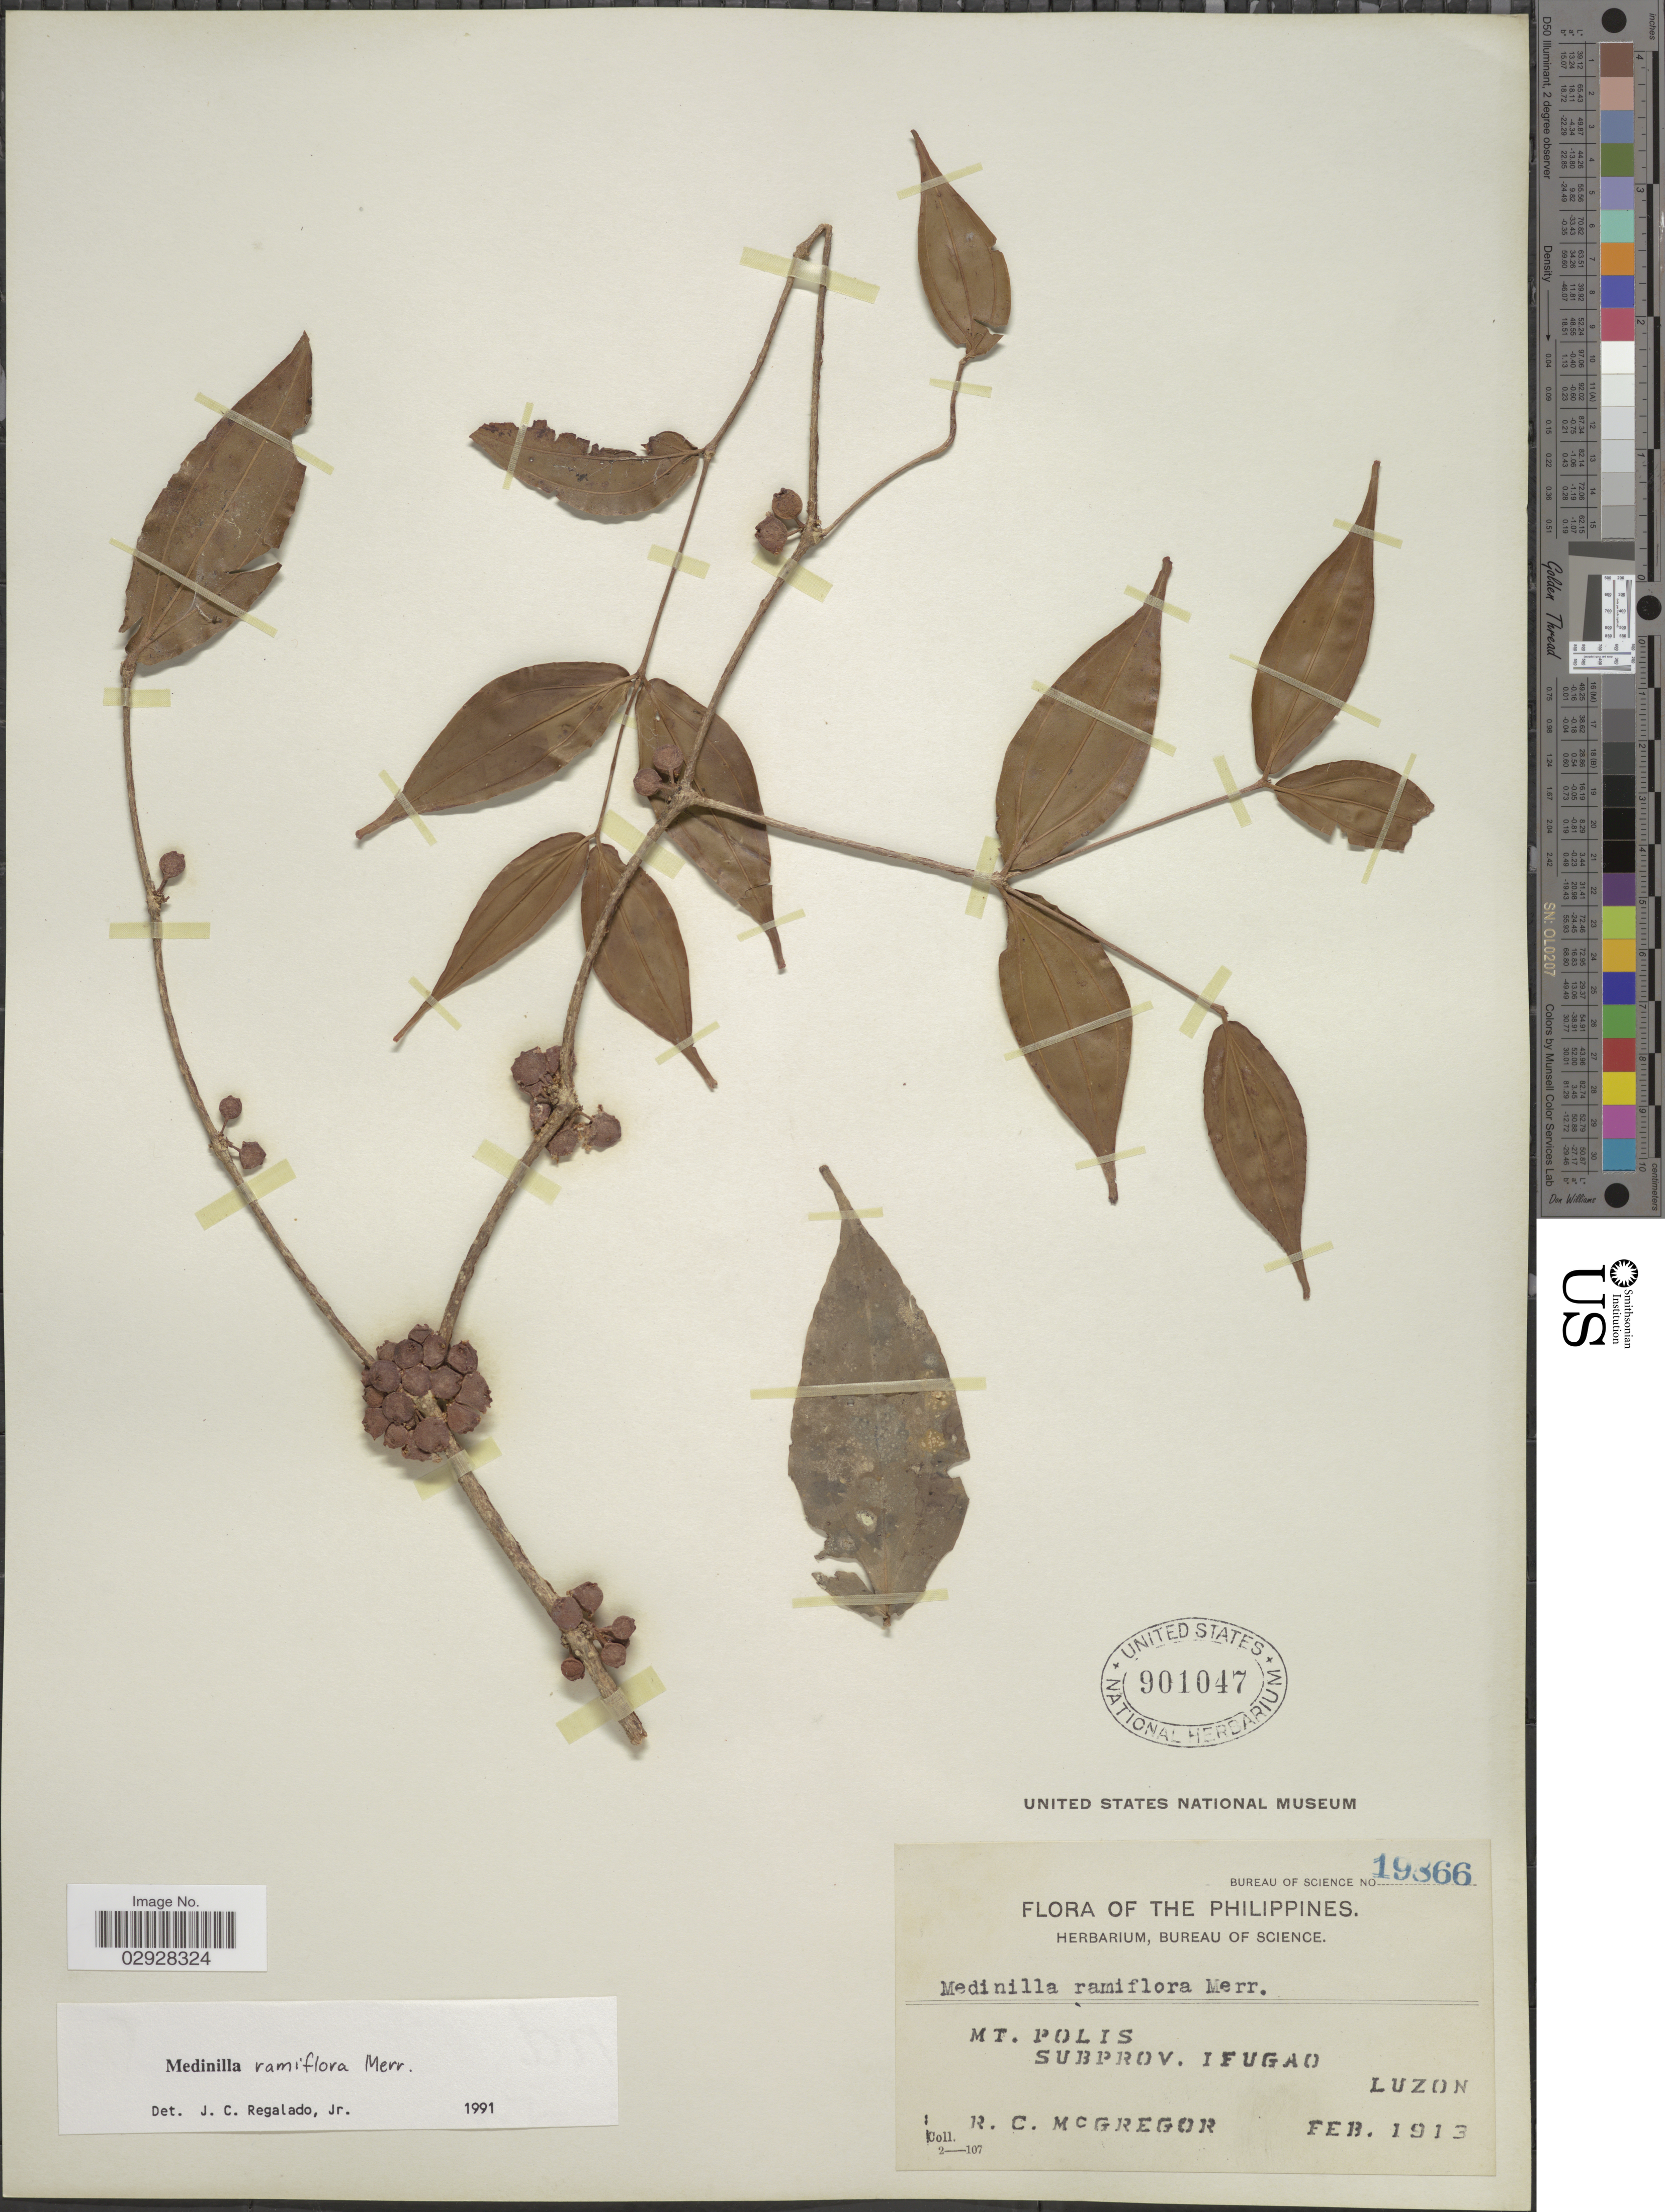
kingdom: Plantae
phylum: Tracheophyta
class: Magnoliopsida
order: Myrtales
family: Melastomataceae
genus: Medinilla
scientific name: Medinilla ramiflora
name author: Merr.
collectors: R. C. McGregor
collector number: Bureau of Science 19366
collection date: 1913-02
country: Philippines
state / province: Cordillera (Administrative Region)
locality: Mt. Polis, Subprov. Ifugao, Luzon.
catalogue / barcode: US 901047